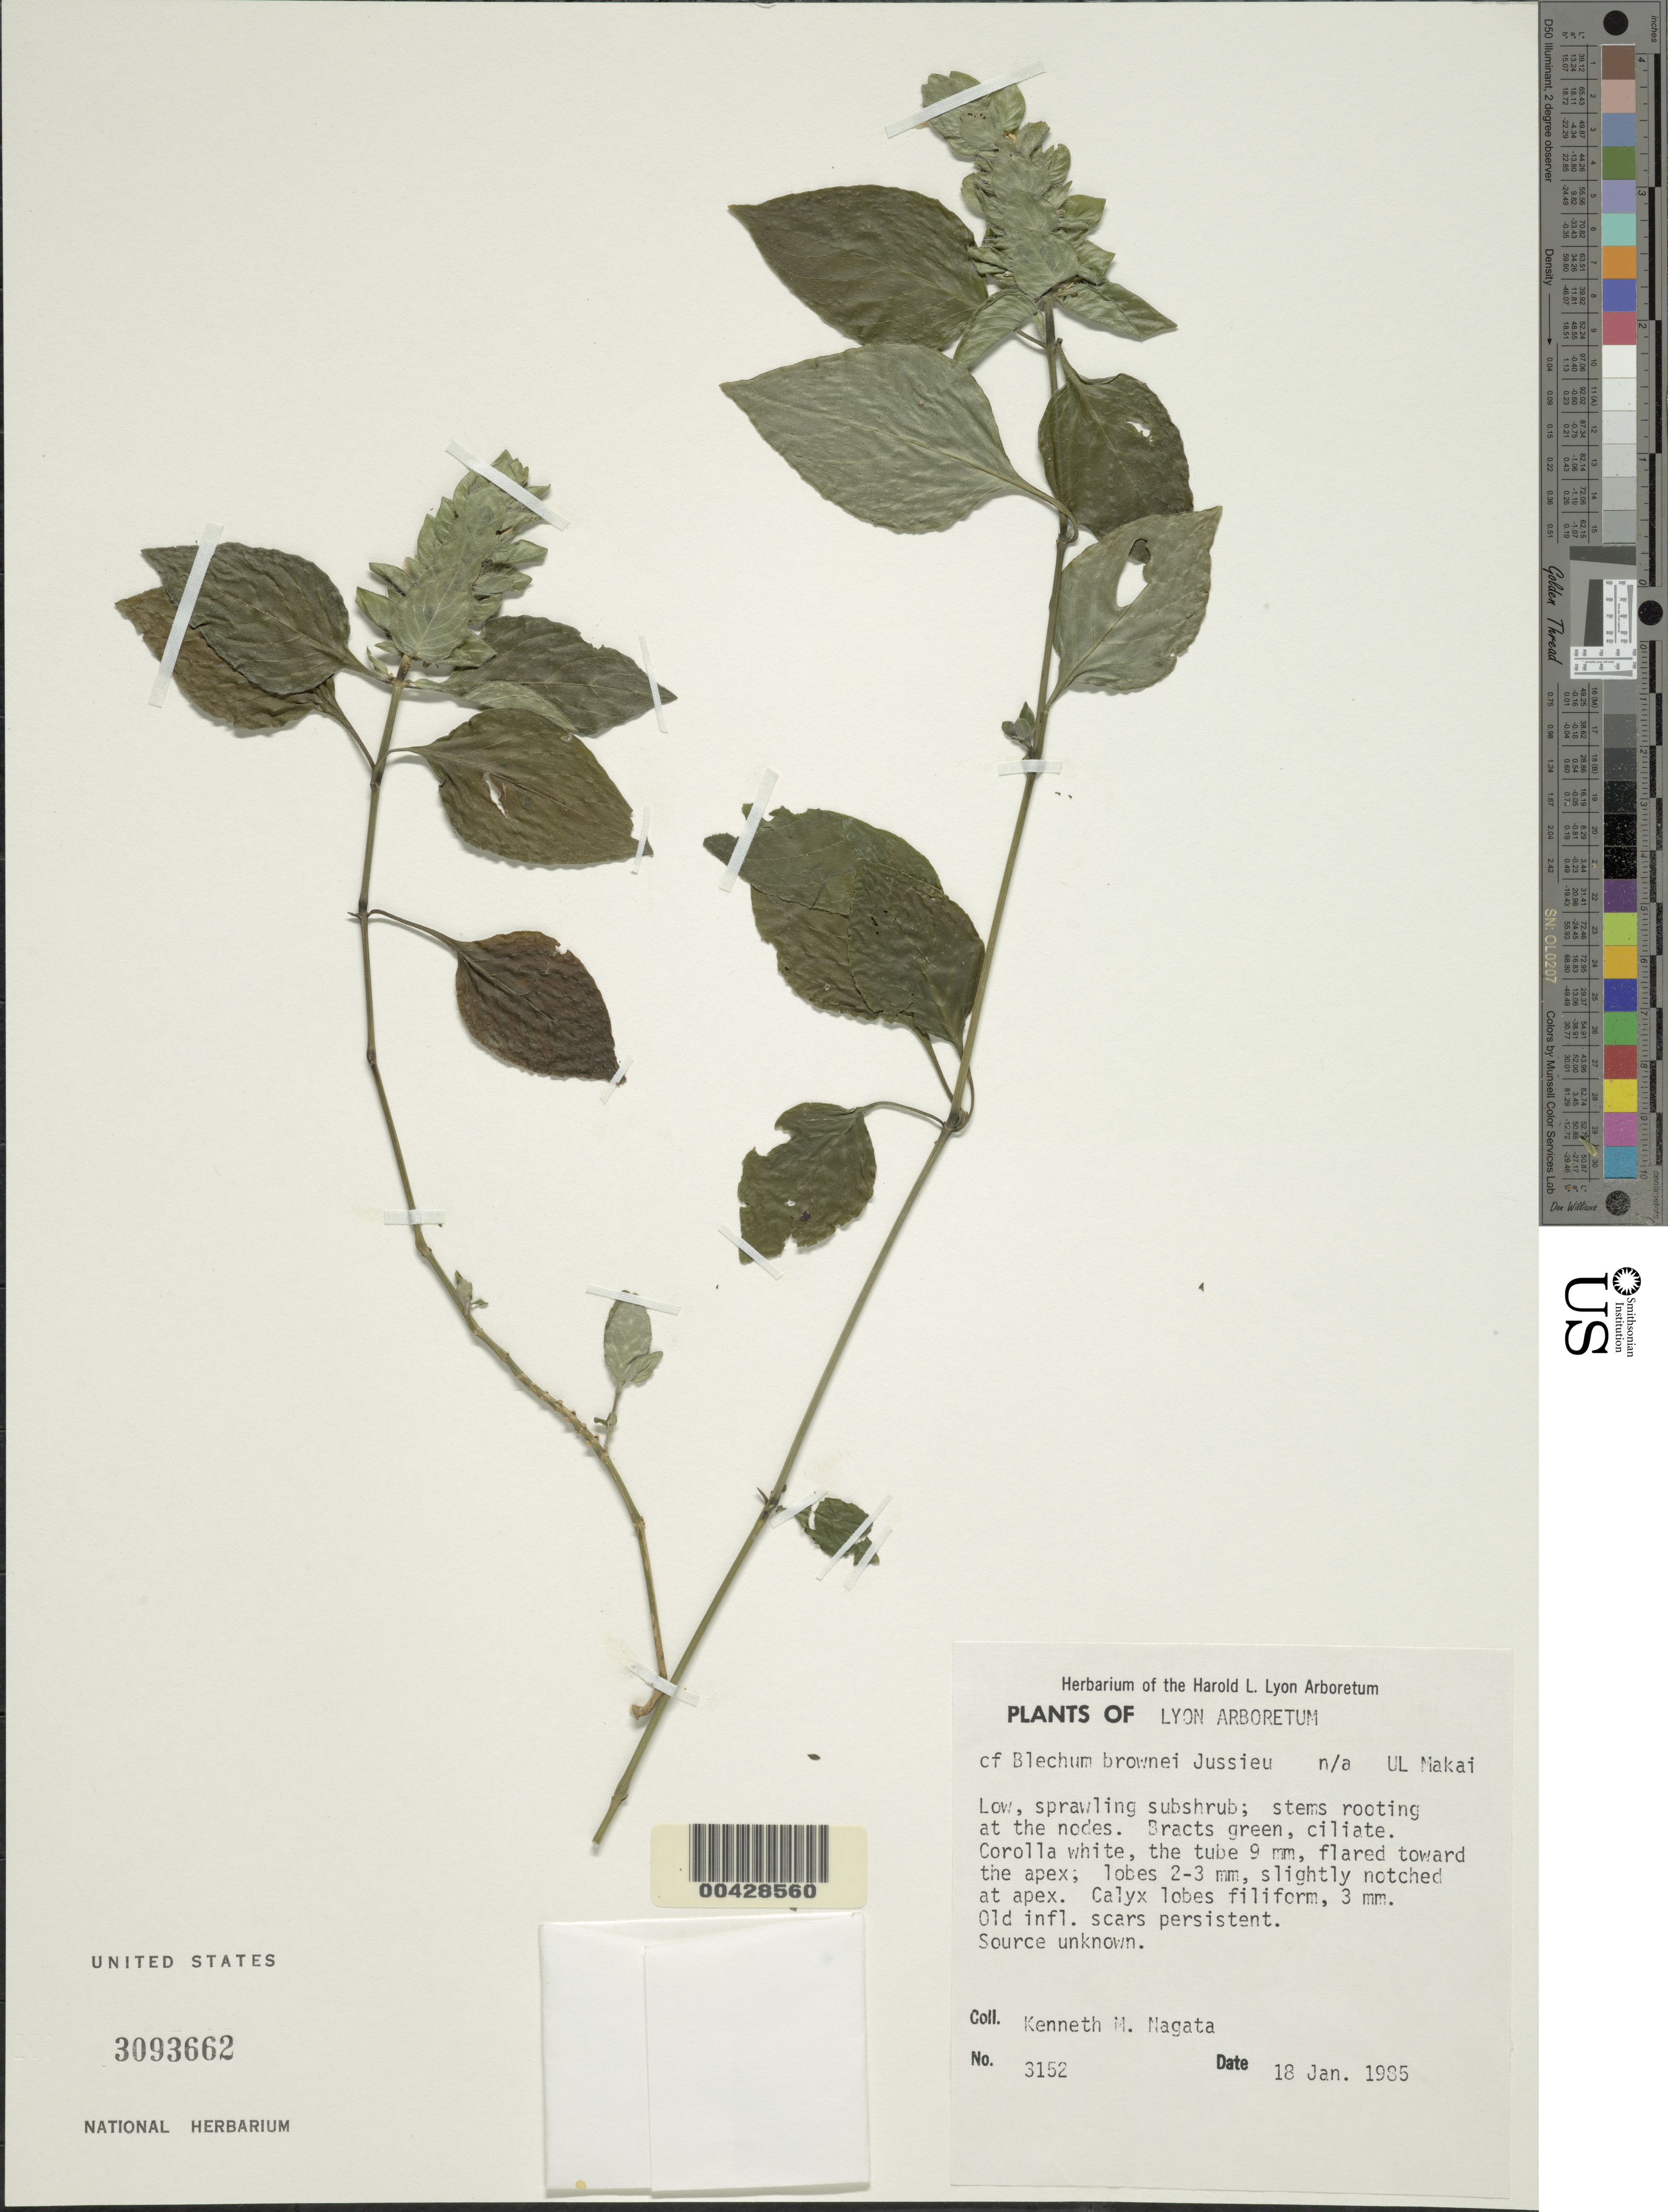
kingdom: Plantae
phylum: Tracheophyta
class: Magnoliopsida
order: Lamiales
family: Acanthaceae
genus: Blechum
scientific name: Blechum pyramidatum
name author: (Lam.) Urb.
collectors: K. Nagata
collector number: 3152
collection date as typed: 18 Jan 1985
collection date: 1985-01-18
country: United States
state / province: Hawaii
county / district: Honolulu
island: Oahu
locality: Lyon Arboretum, UL Makai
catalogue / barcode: US 3093662